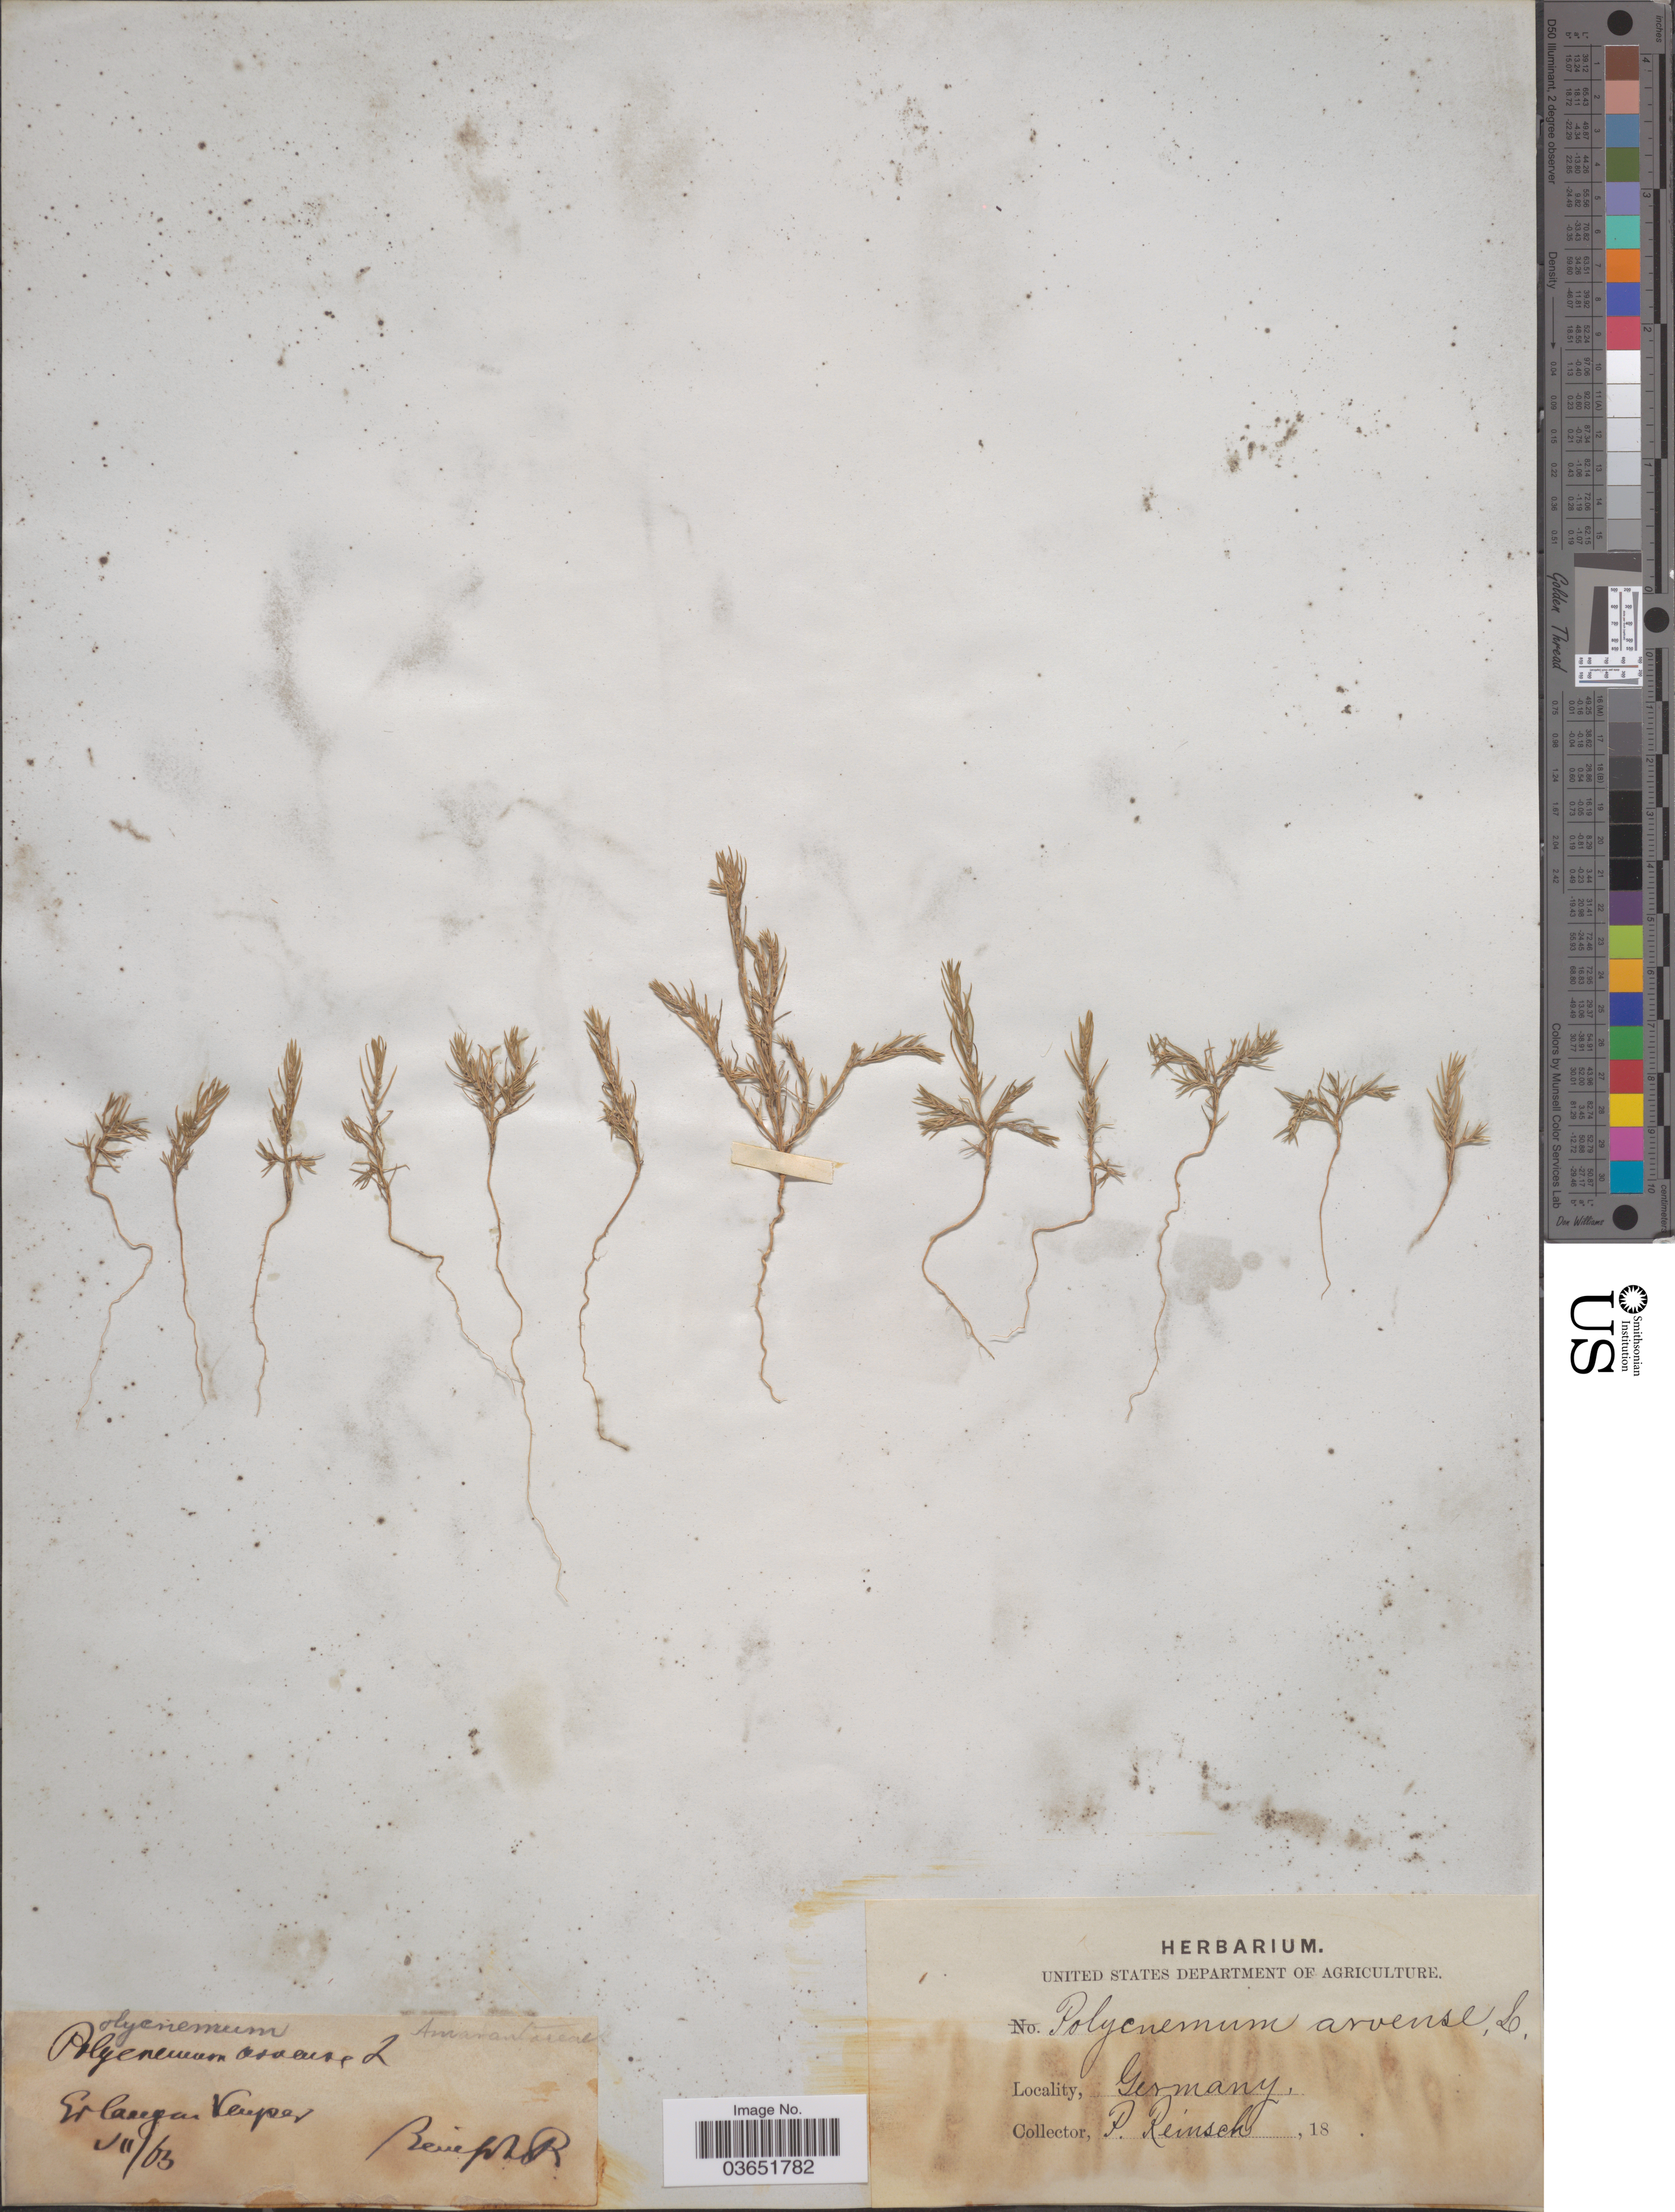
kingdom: Plantae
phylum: Tracheophyta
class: Magnoliopsida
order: Caryophyllales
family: Amaranthaceae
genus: Polycnemum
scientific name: Polycnemum arvense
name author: L.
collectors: P. Reinsch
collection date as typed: Transcribed d/m/y: /7/63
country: Germany